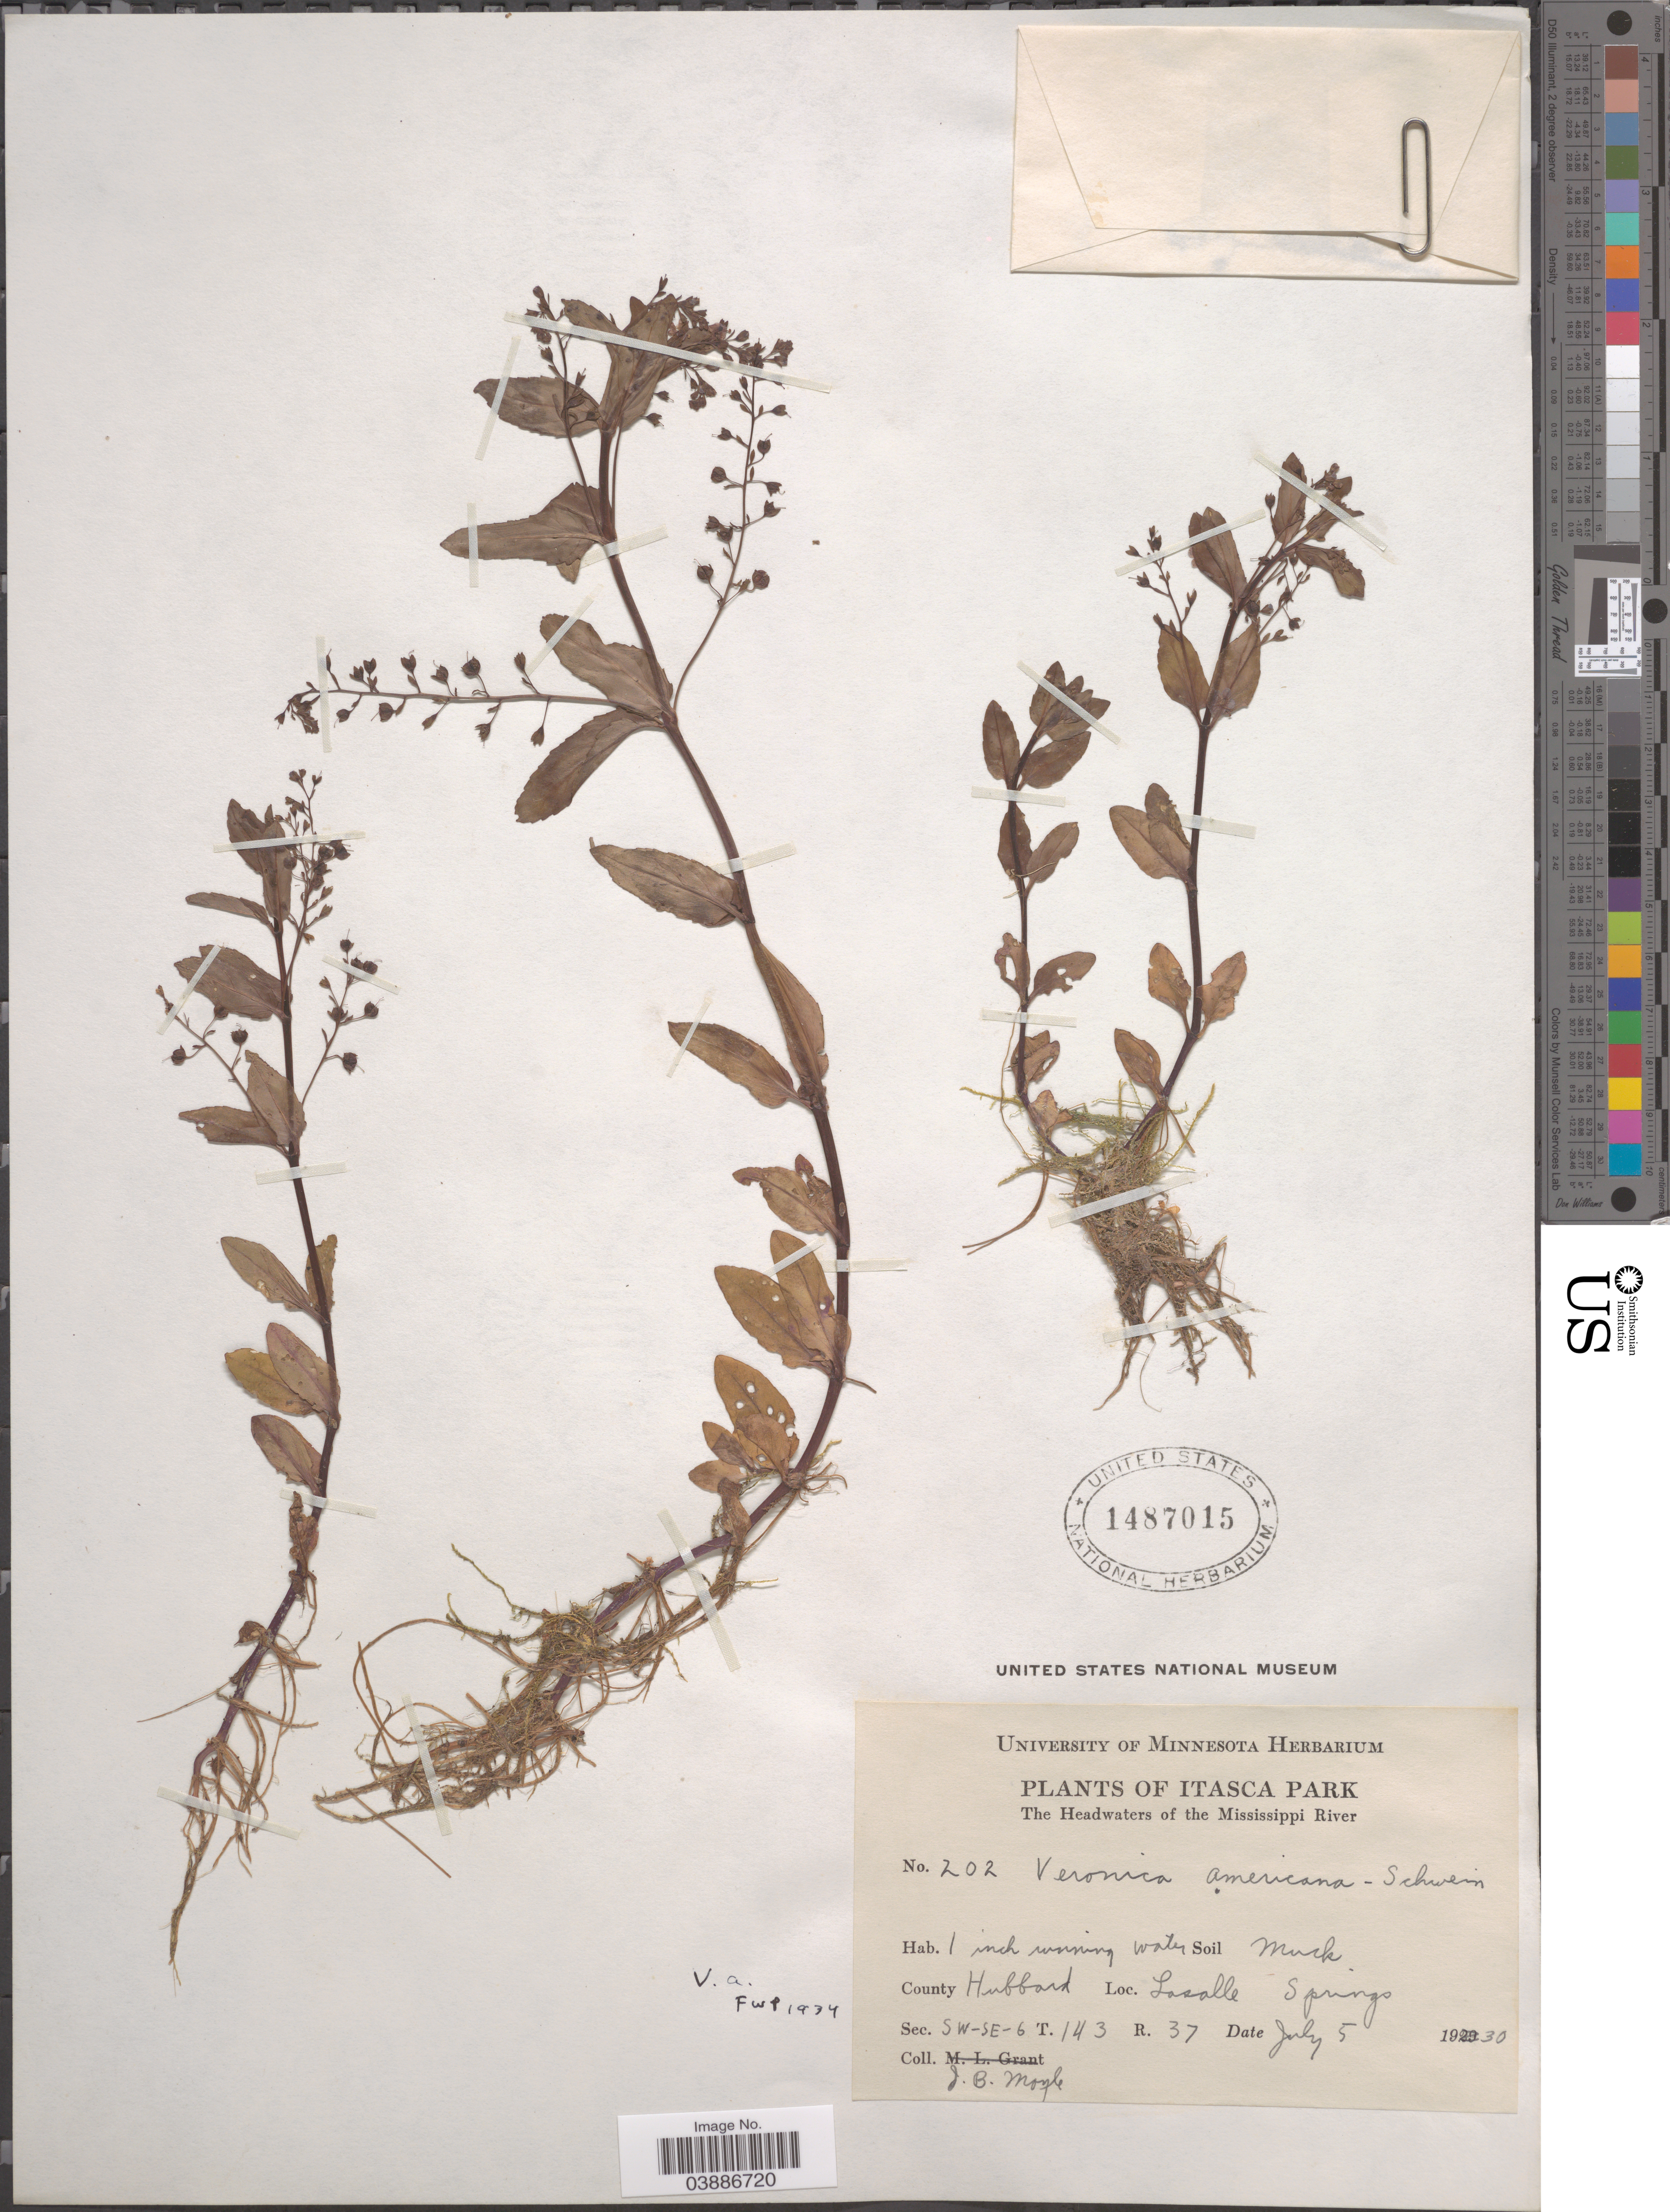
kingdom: Plantae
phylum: Tracheophyta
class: Magnoliopsida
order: Lamiales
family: Plantaginaceae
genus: Veronica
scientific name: Veronica americana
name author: Schwein. ex Benth.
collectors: J. Moyle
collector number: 202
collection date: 1930-07-05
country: United States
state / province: Minnesota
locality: Itasca Park. The Headwaters of the Mississippi River. County Hubbard. Lasalle Springs. Sec. SW-SE-6 T. 143 R. 37.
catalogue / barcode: US 1487015